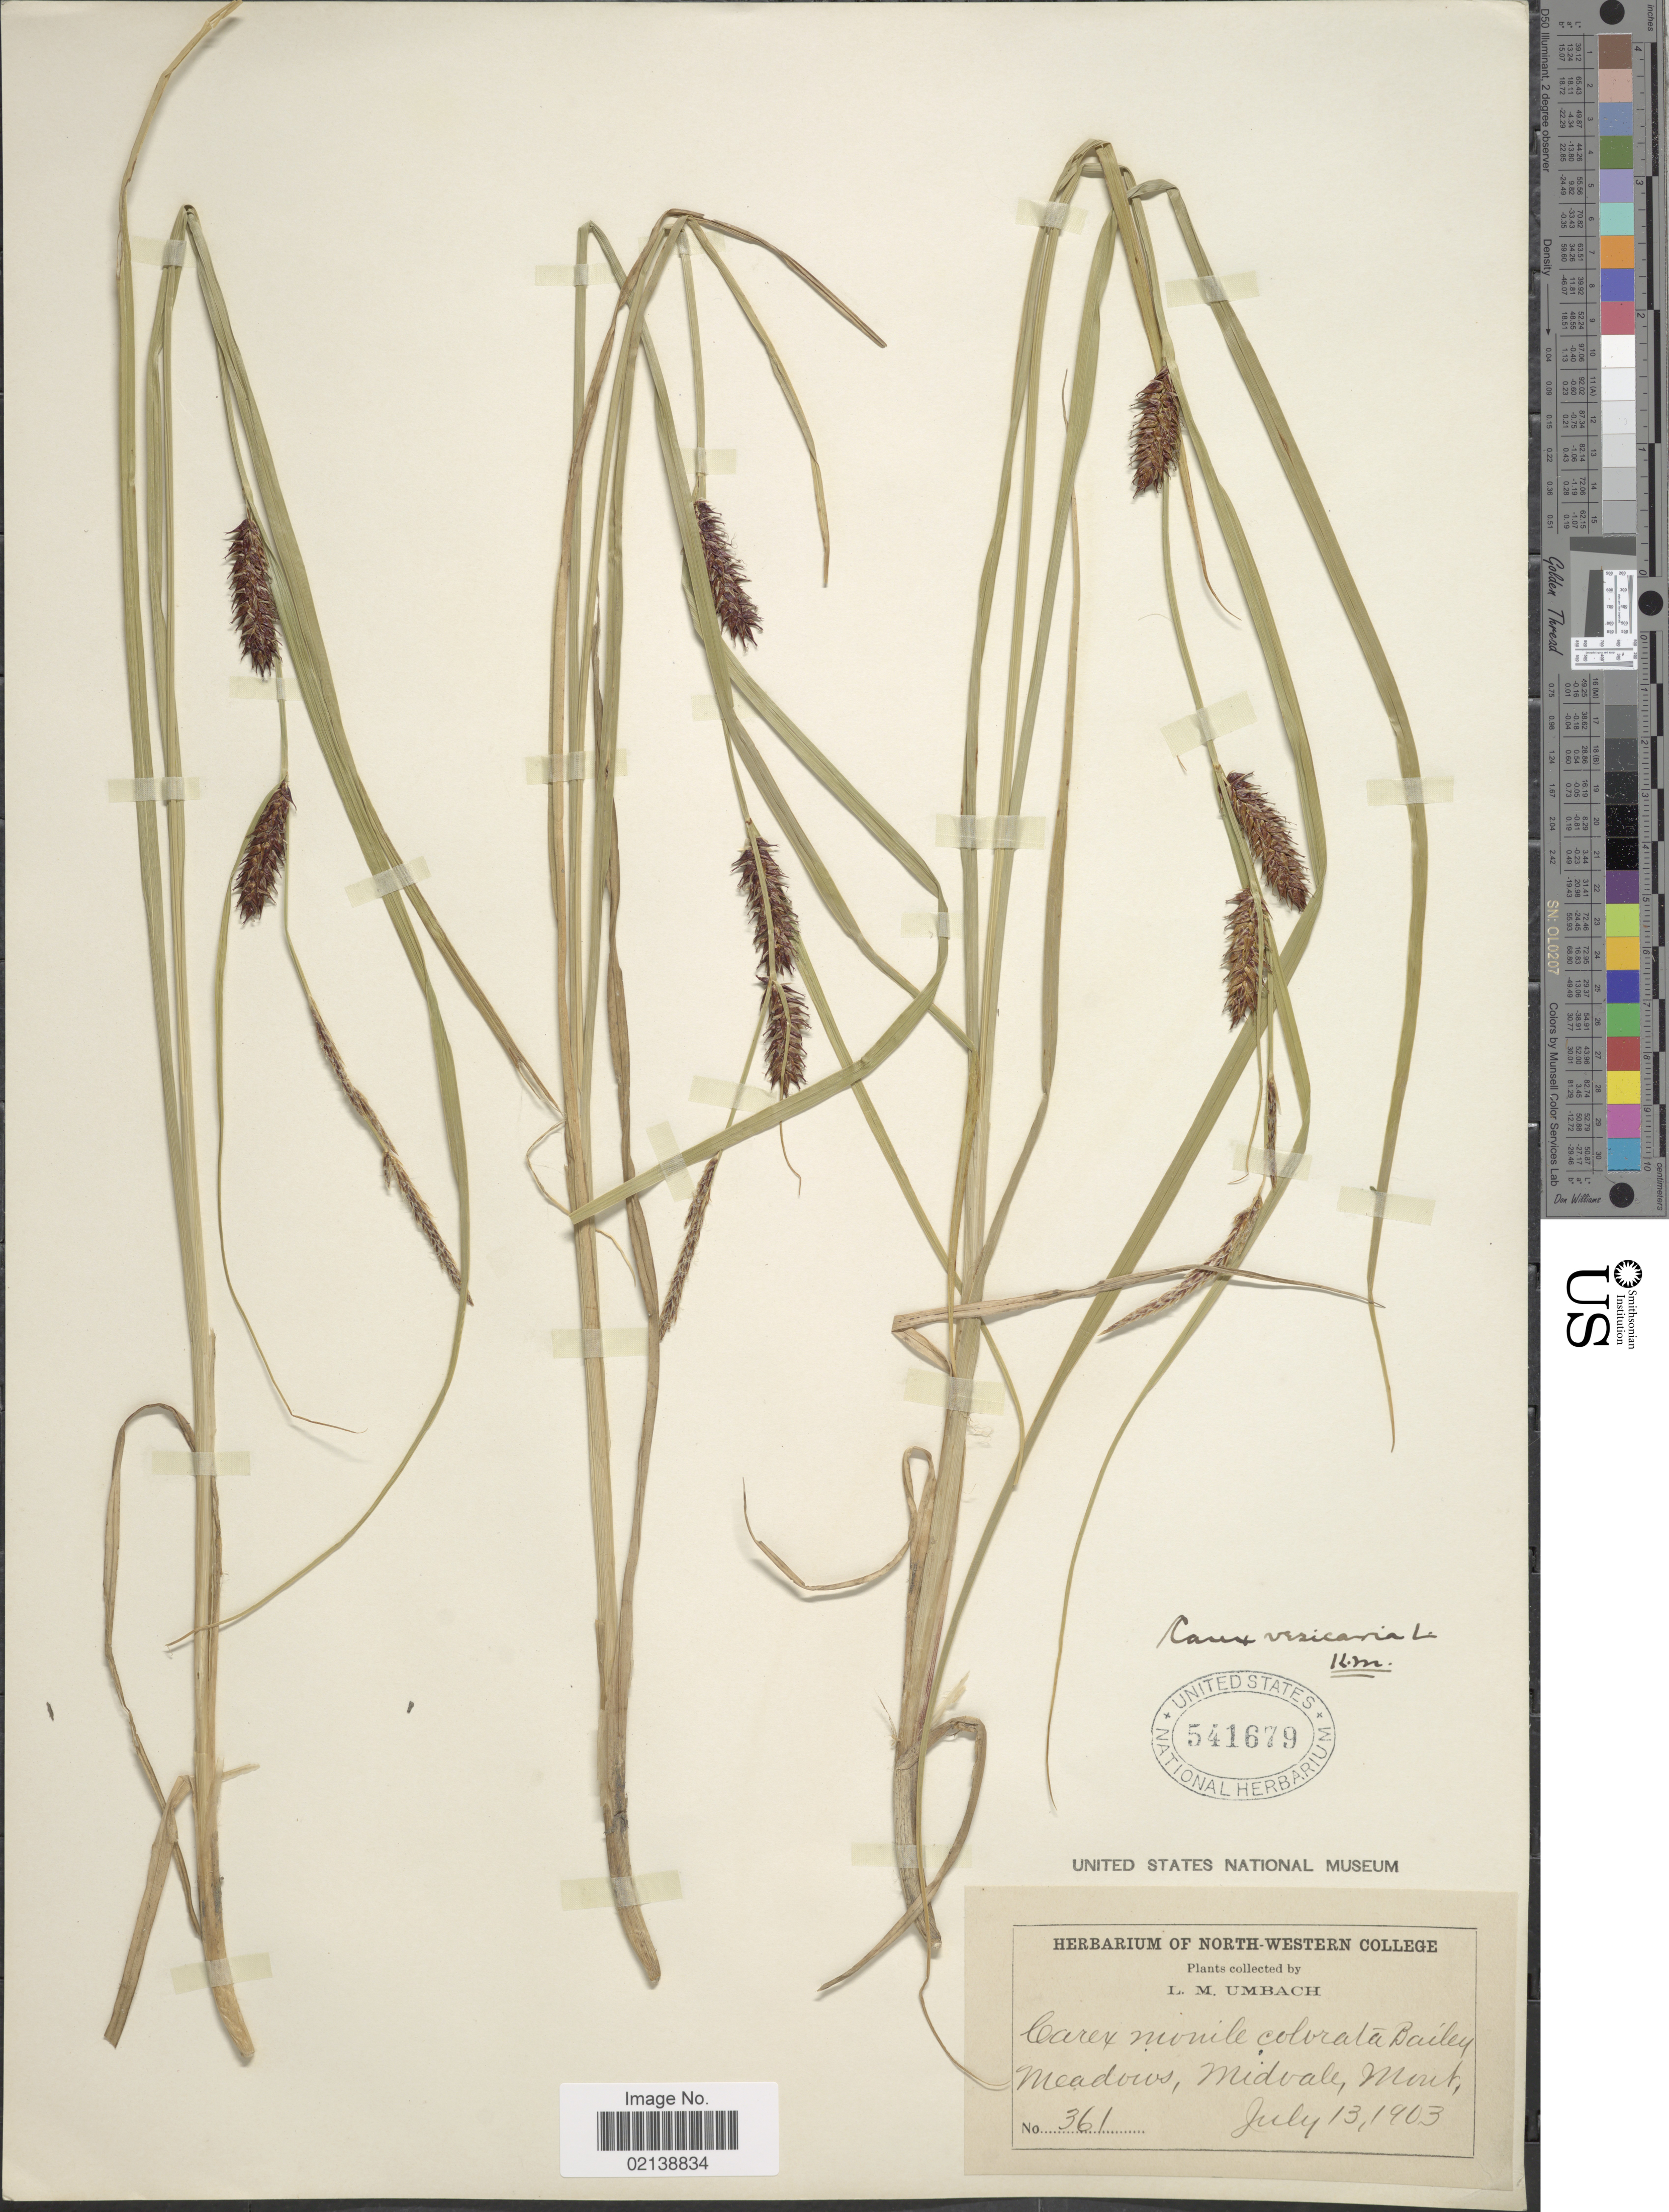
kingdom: Plantae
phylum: Tracheophyta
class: Liliopsida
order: Poales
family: Cyperaceae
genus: Carex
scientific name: Carex vesicaria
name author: L.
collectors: L. M. Umbach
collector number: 361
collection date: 1903-07-13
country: United States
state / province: Montana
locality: Meadows, Midvale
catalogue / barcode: US 541679